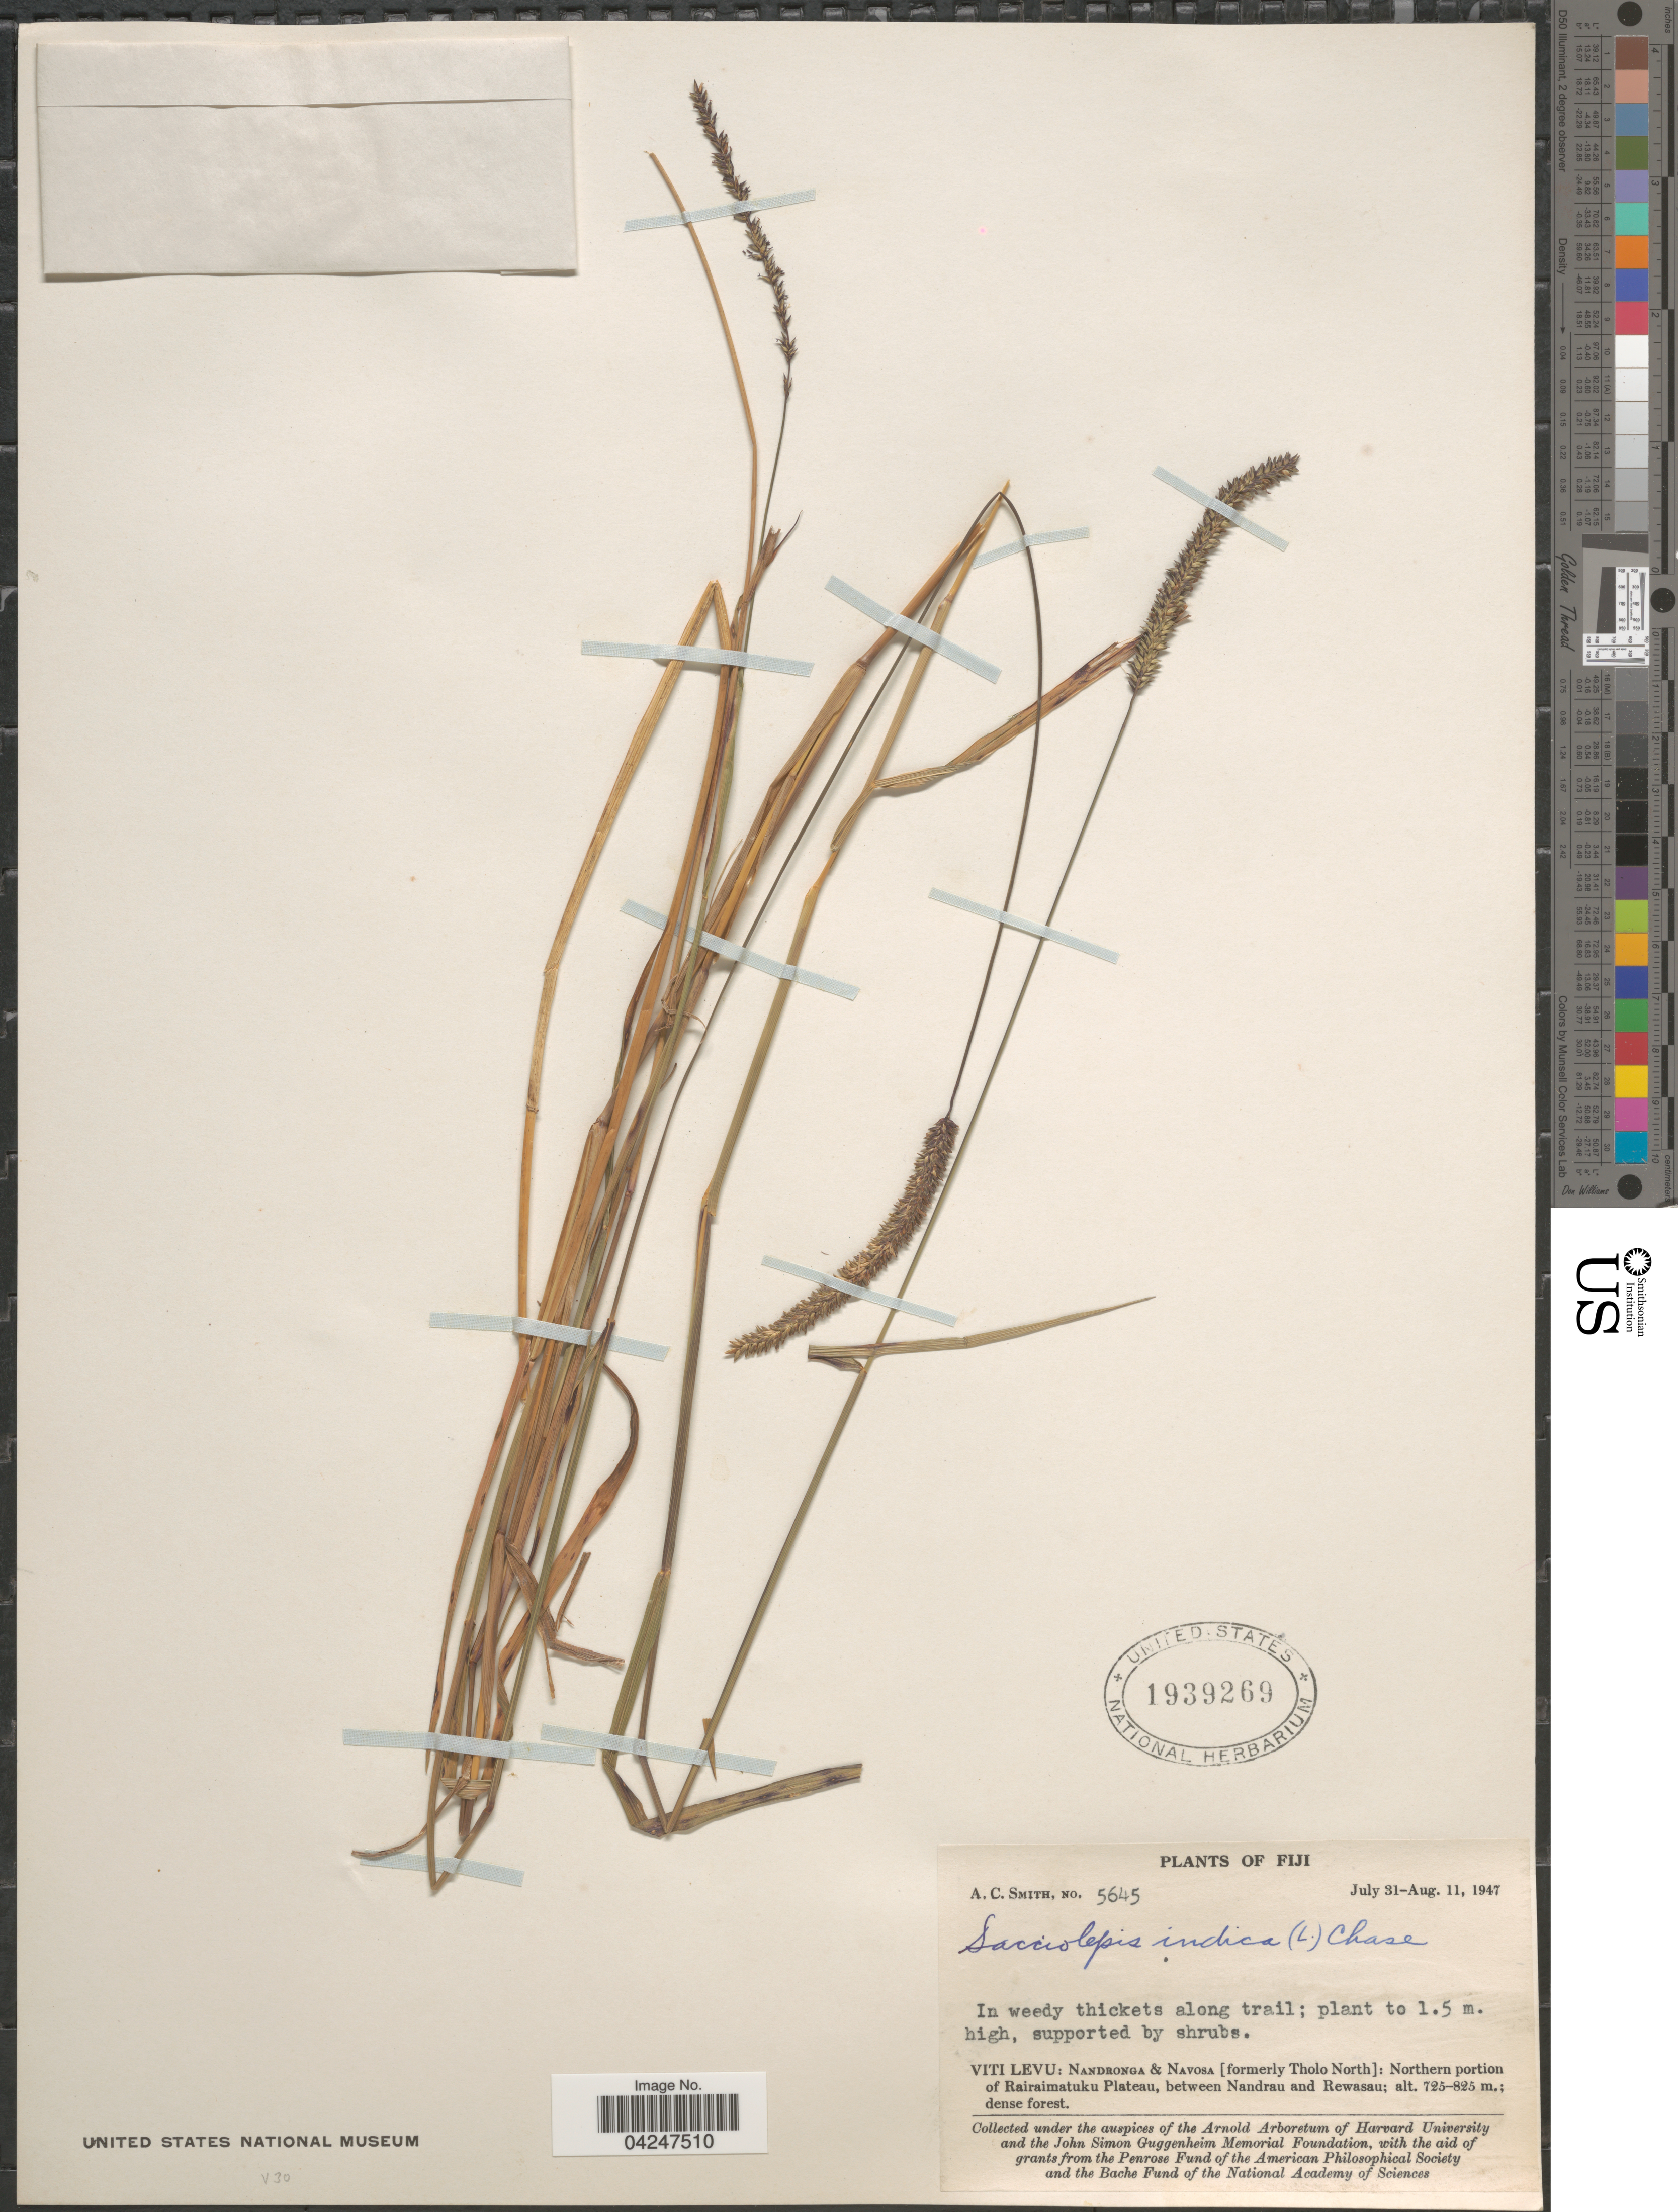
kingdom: Plantae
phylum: Tracheophyta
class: Liliopsida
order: Poales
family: Poaceae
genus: Sacciolepis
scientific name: Sacciolepis indica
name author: (L.) Chase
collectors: A. C. Smith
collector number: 5645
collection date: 1947-07-31/1947-08-11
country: Fiji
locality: In weedy thickets along trail. Viti Levu: Nandronga & Navosa [formerly Tholo North]: Northern portion of Rairaimatuku Plateau, between Nandrau and Rewasau.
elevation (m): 725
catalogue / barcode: US 1939269